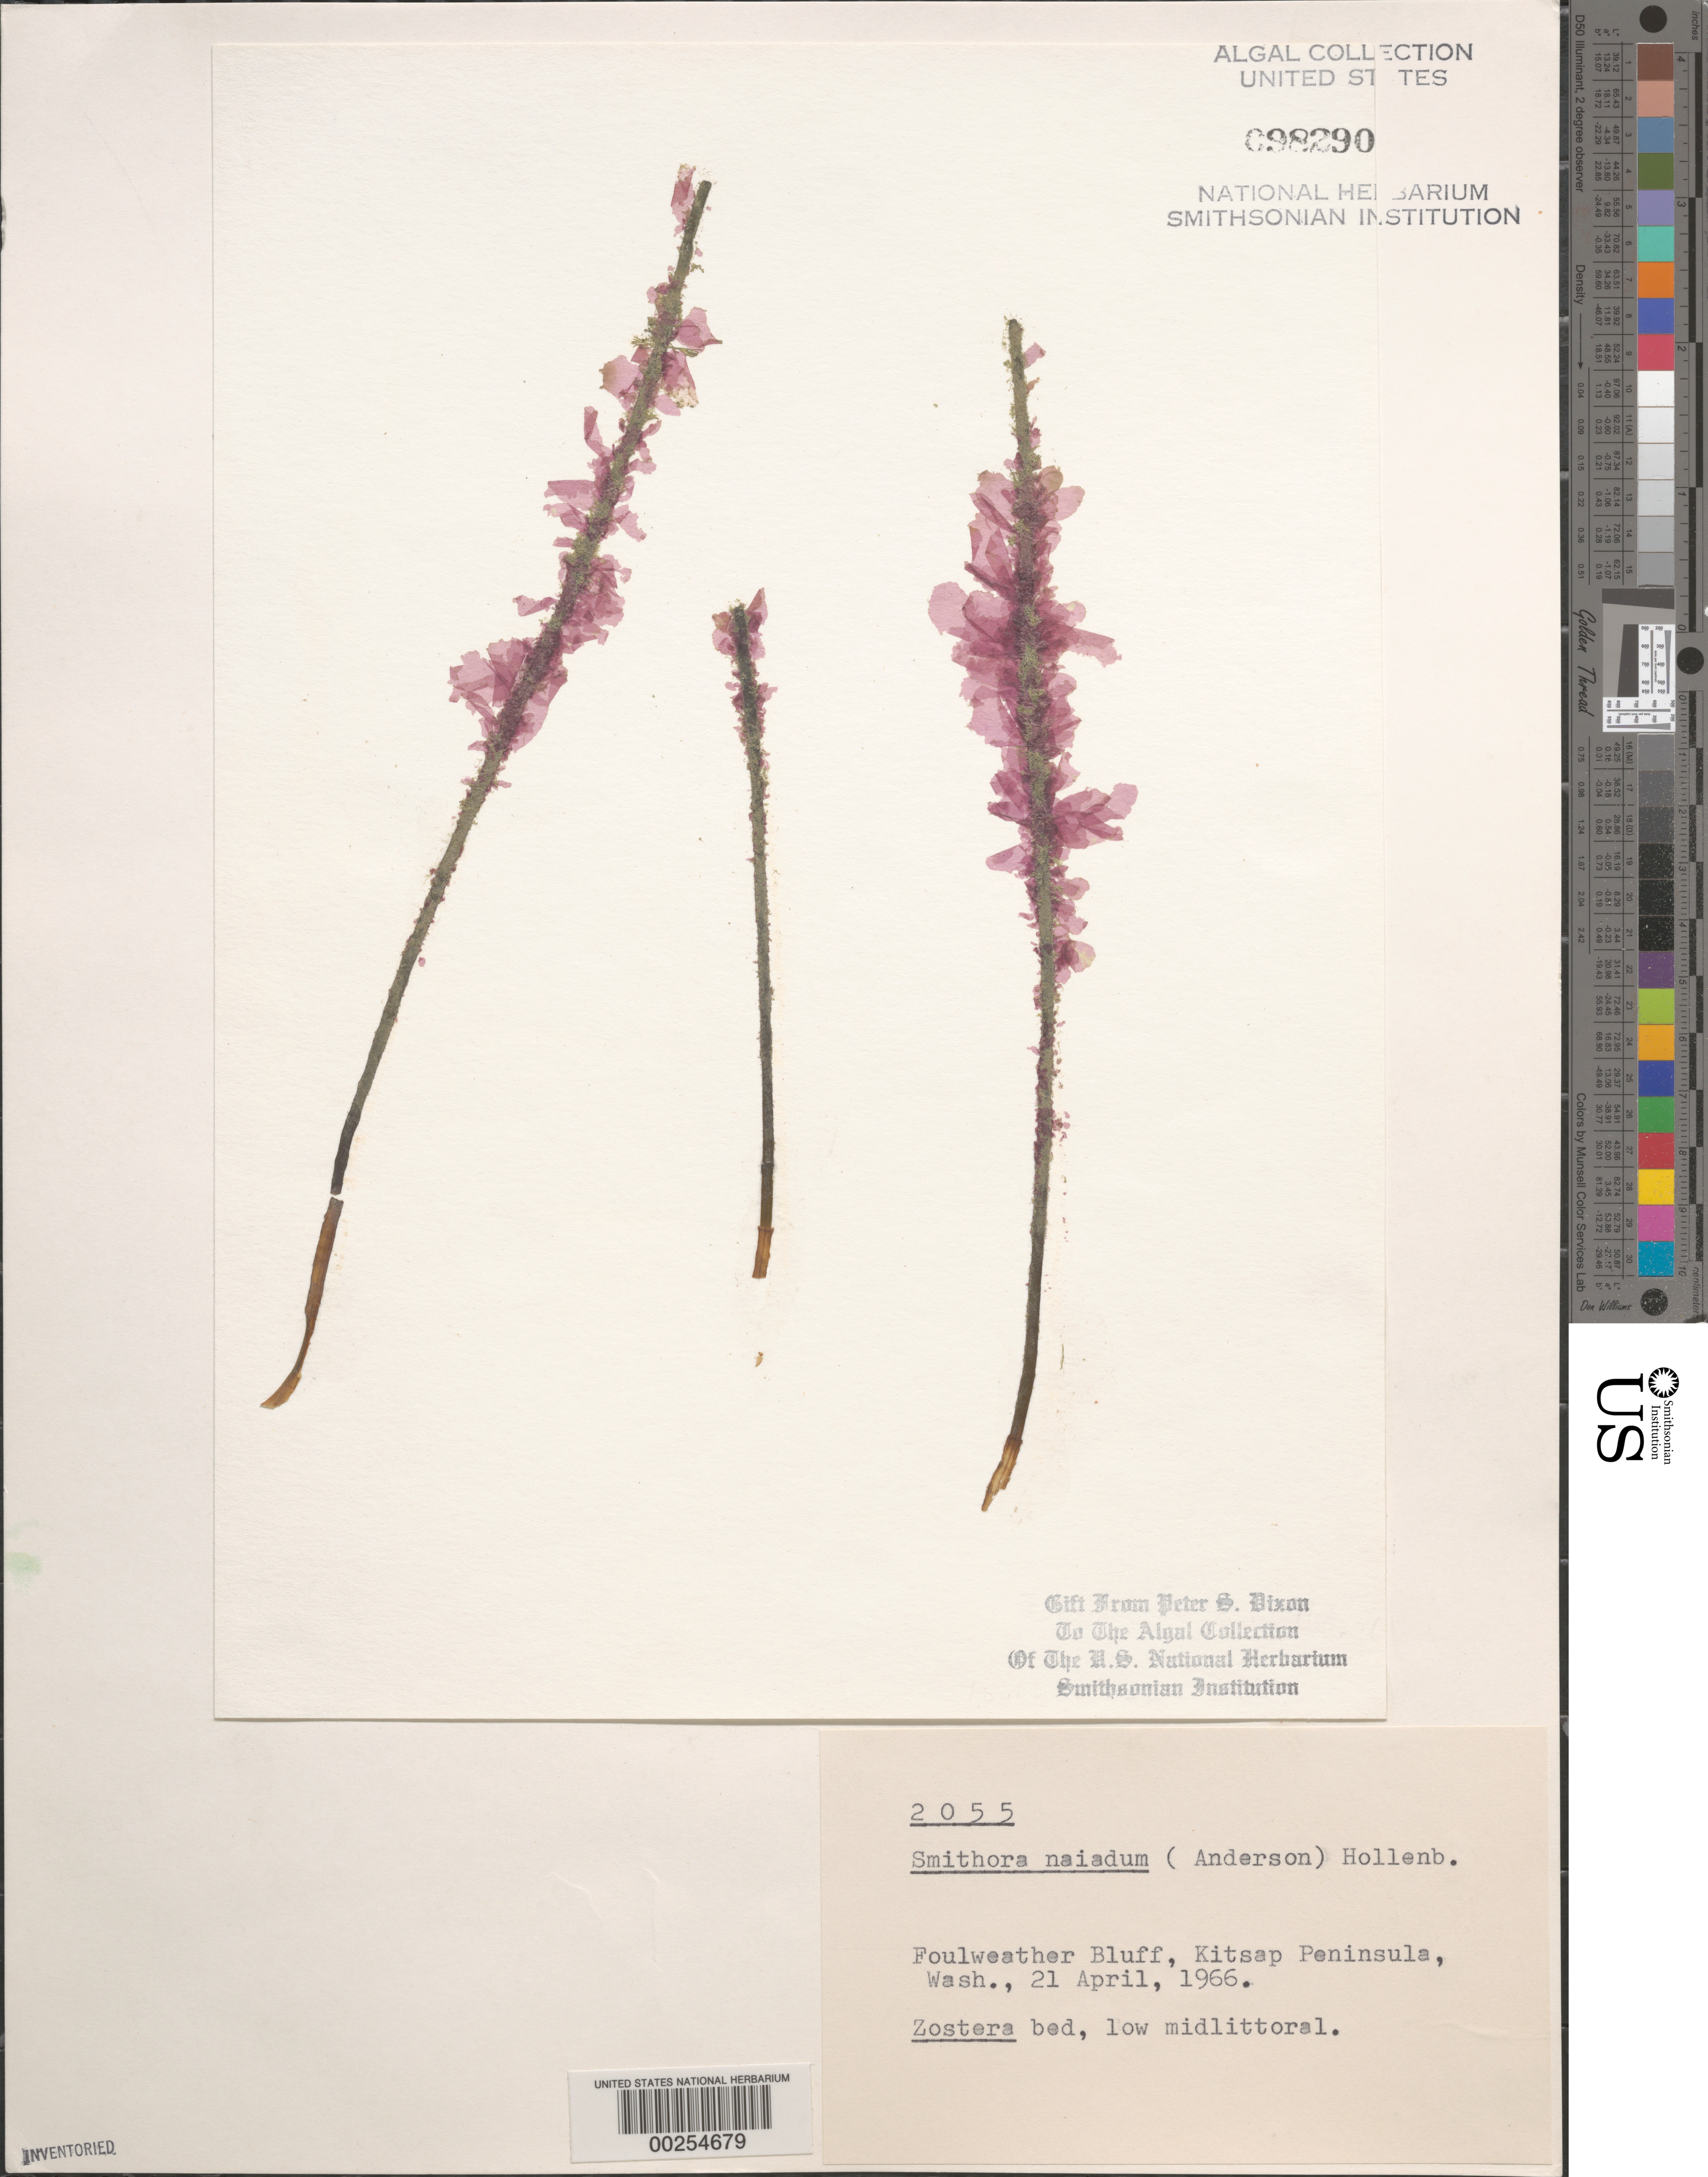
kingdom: Plantae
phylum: Rhodophyta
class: Compsopogonophyceae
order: Erythropeltidales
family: Erythrotrichiaceae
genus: Smithora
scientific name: Smithora naiadum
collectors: P. S. Dixon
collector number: PSD 2055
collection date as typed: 21 Apr 1966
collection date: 1966-04-21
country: United States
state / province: Washington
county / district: Kitsap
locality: Foulweather Bluff, Kitsap Peninsula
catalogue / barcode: US 98290